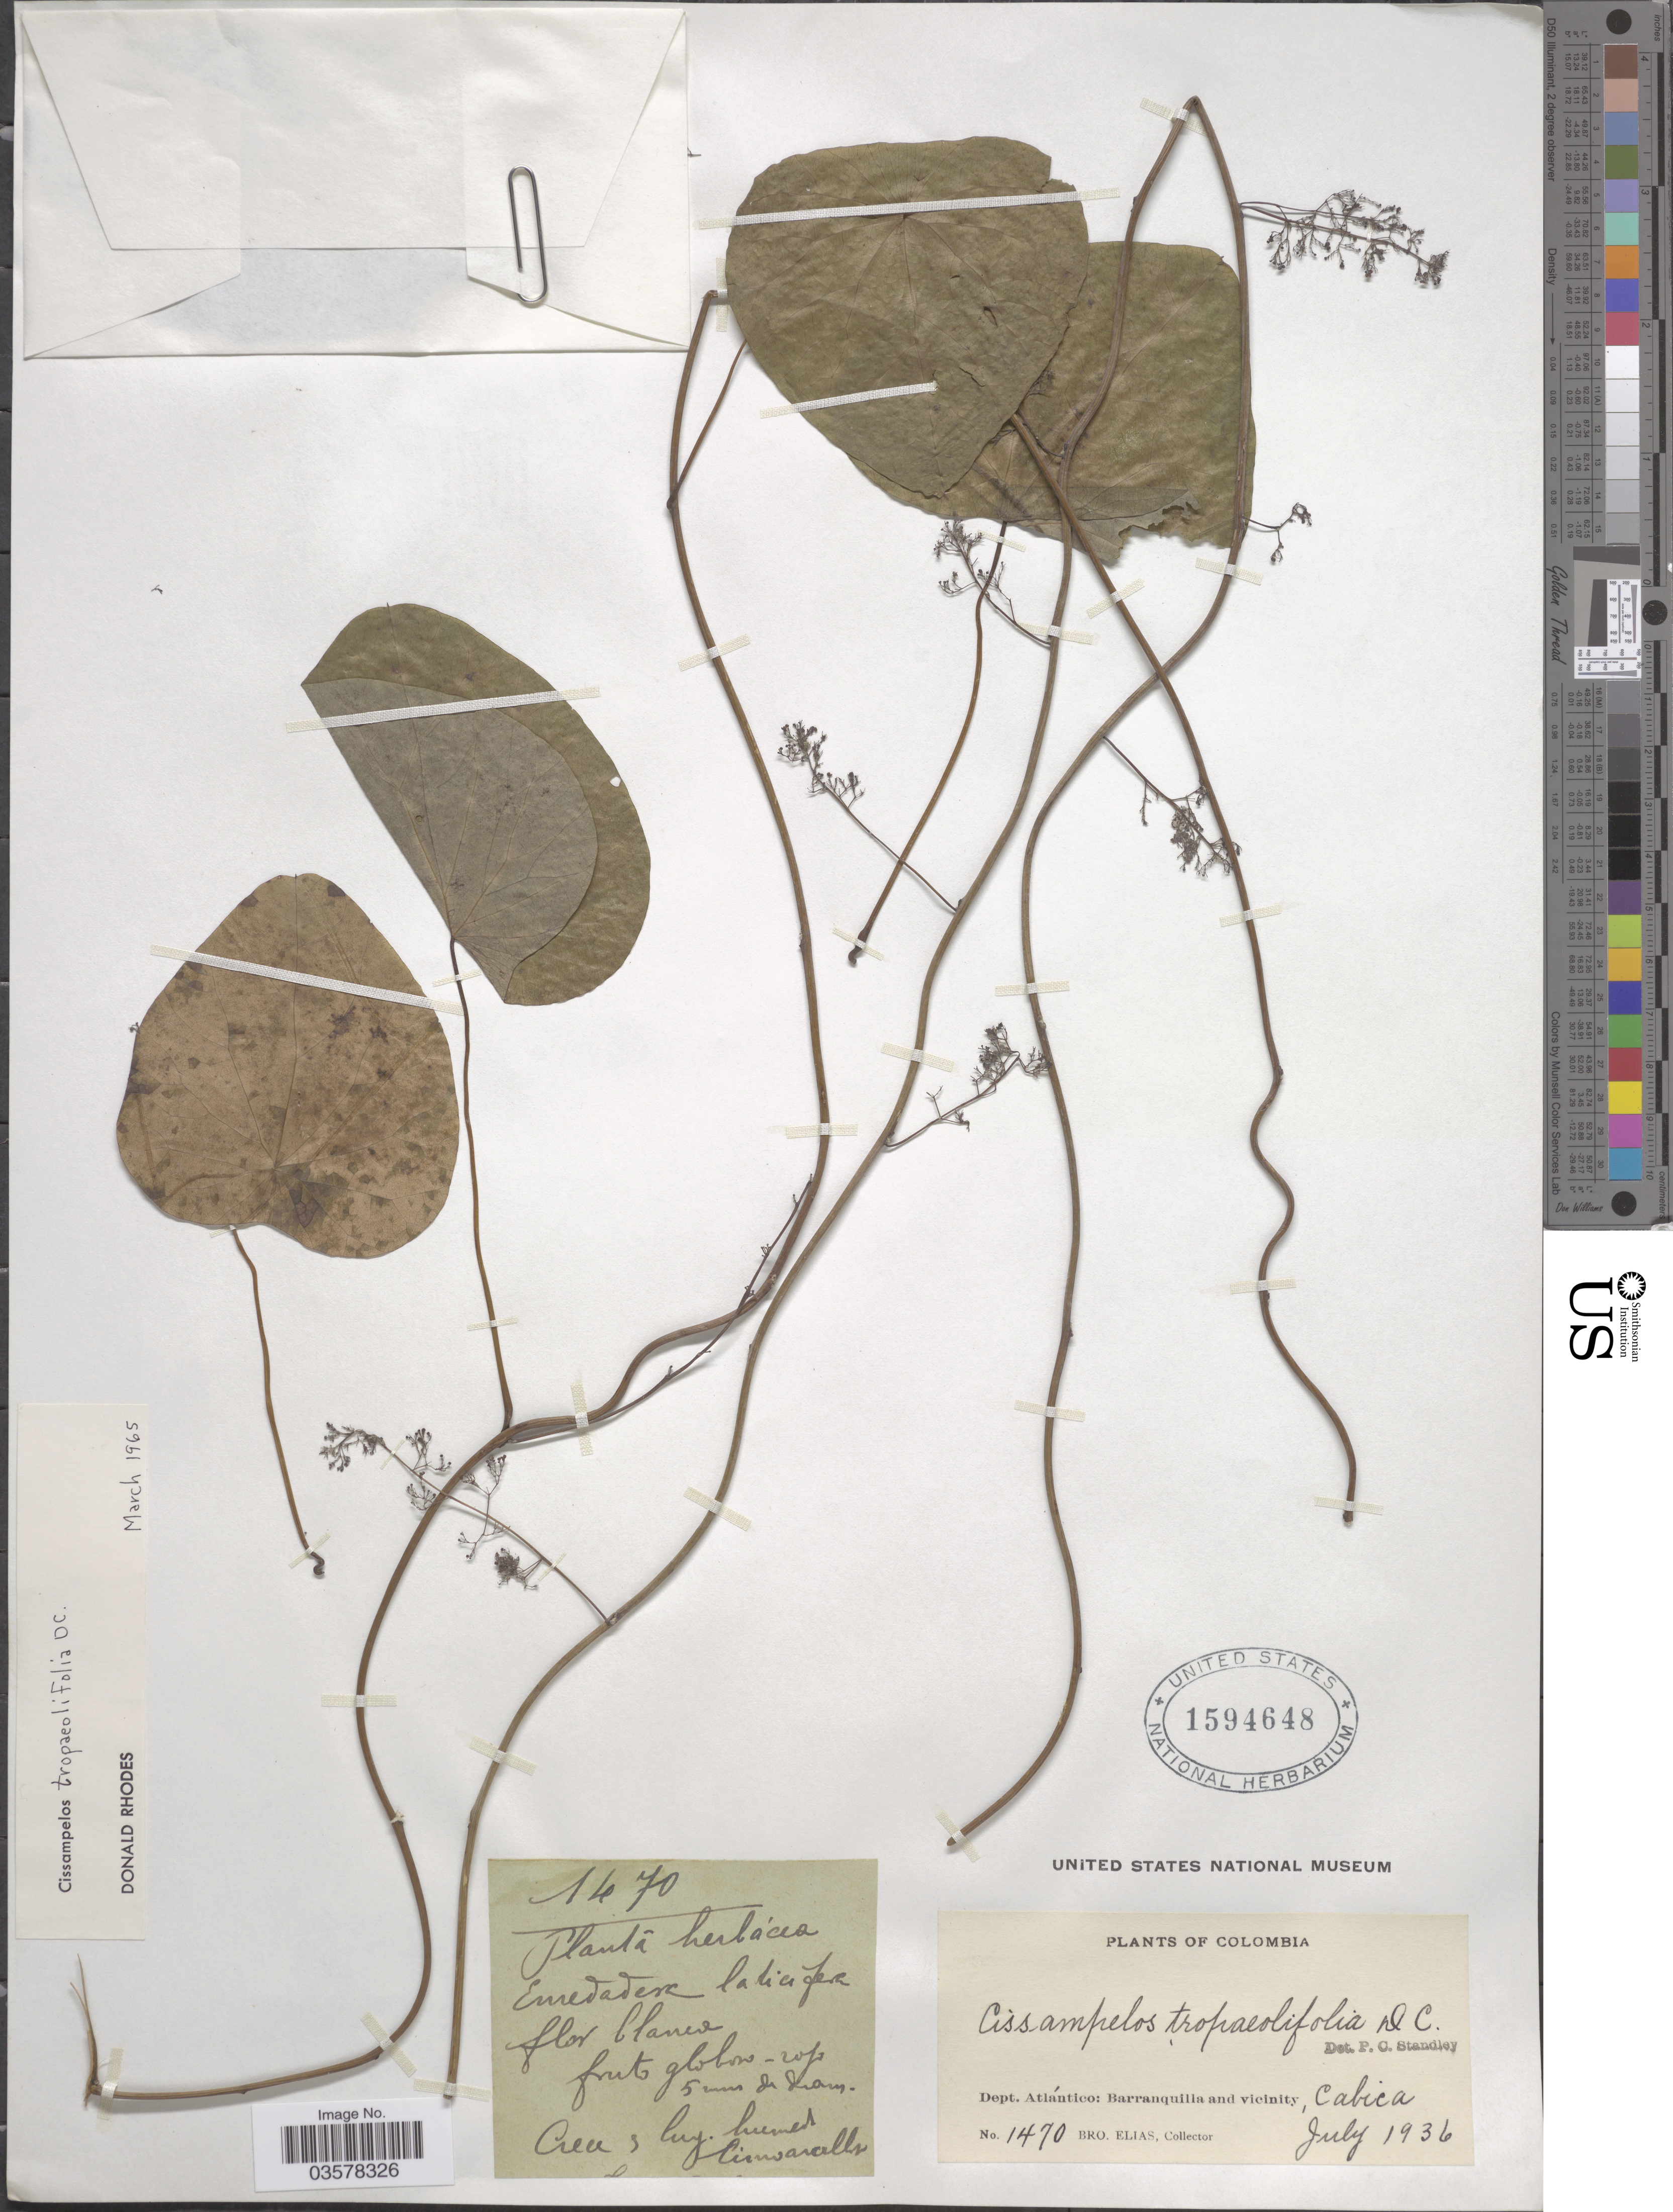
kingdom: Plantae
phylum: Tracheophyta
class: Magnoliopsida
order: Ranunculales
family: Menispermaceae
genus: Cissampelos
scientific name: Cissampelos tropaeolifolia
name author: DC.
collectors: Bro. Elias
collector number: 1470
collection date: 1936-07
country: Colombia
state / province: Atlántico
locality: Dept. Atlántico: Barranquilla and vicinity, Cabica.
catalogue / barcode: US 1594648